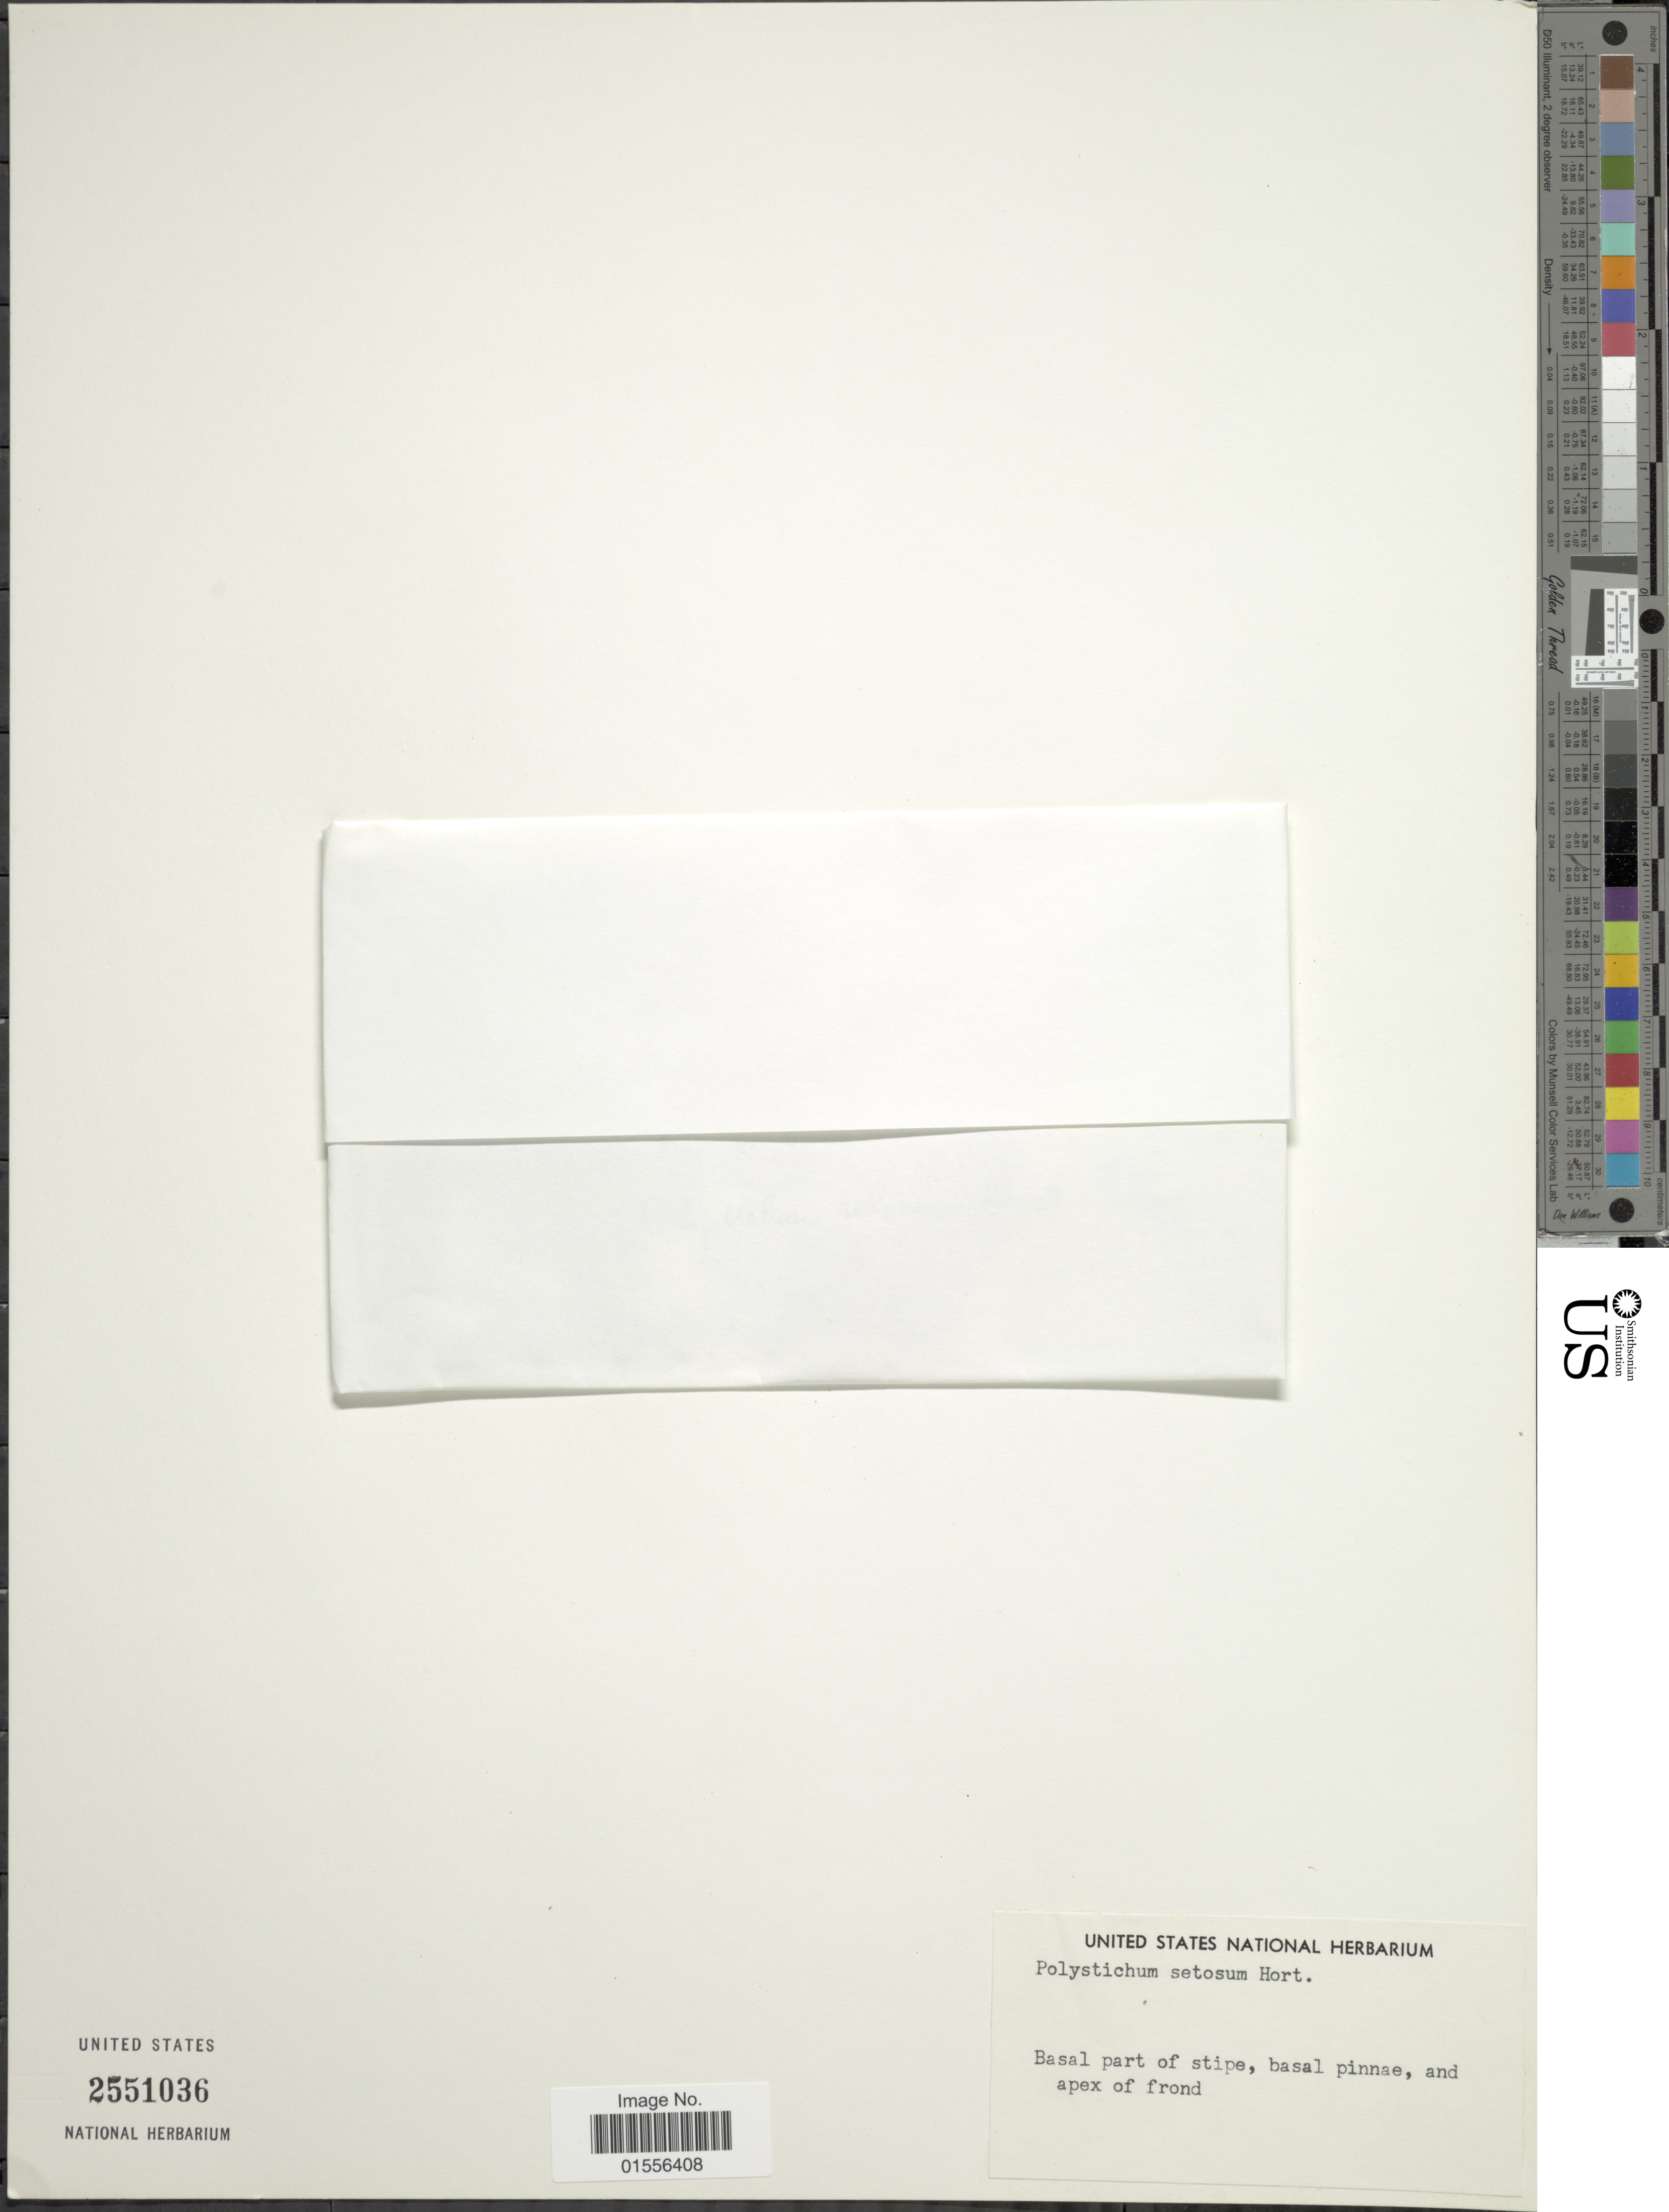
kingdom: Plantae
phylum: Tracheophyta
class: Polypodiopsida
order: Polypodiales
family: Dryopteridaceae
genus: Polystichum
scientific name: Polystichum setosum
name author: (Wall. ex Bedd.) Khullar & Gupta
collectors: ex herb. United States National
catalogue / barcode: US 2551036